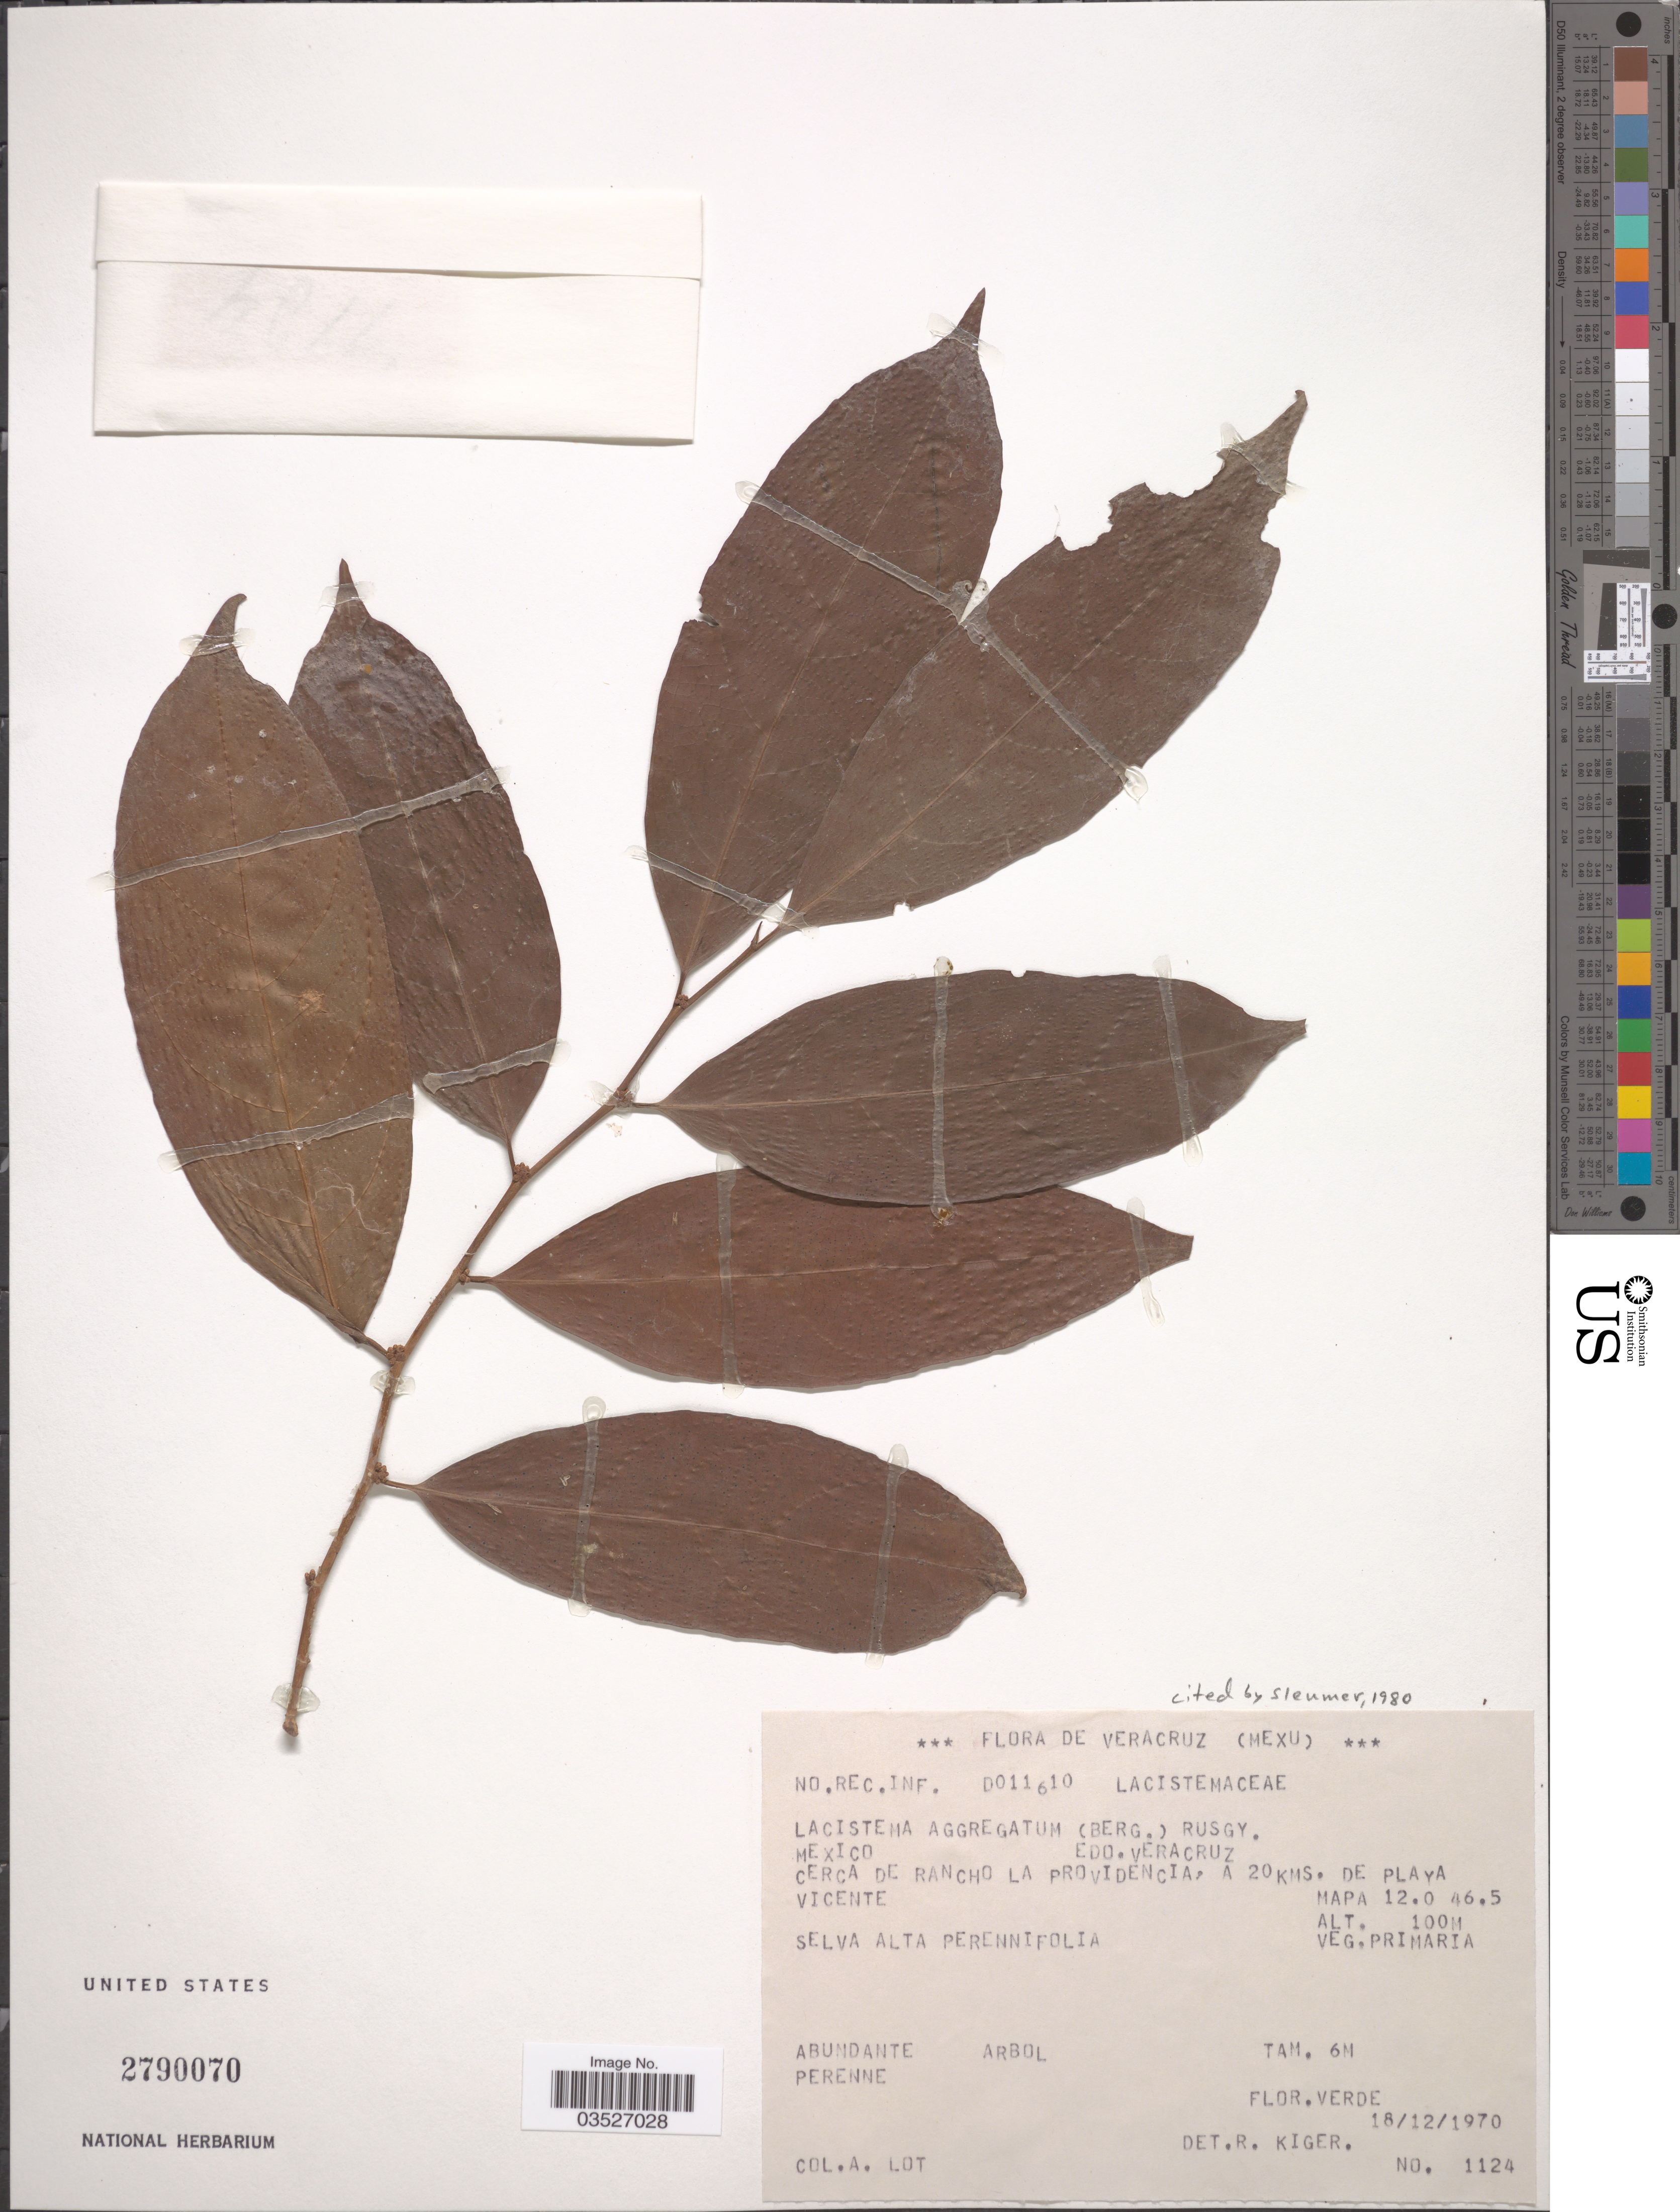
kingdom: Plantae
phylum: Tracheophyta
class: Magnoliopsida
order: Malpighiales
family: Lacistemataceae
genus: Lacistema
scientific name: Lacistema aggregatum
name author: (P.J. Bergius) Rusby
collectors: Lot, A.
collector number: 1124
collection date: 1970-12-18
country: Mexico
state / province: Veracruz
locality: Edo. Veracruz. Cerca de Rancho La Providencia, a 20 kms. de playa Vicente. Mapa 12.0 46.5.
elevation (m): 100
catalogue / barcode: US 2790070